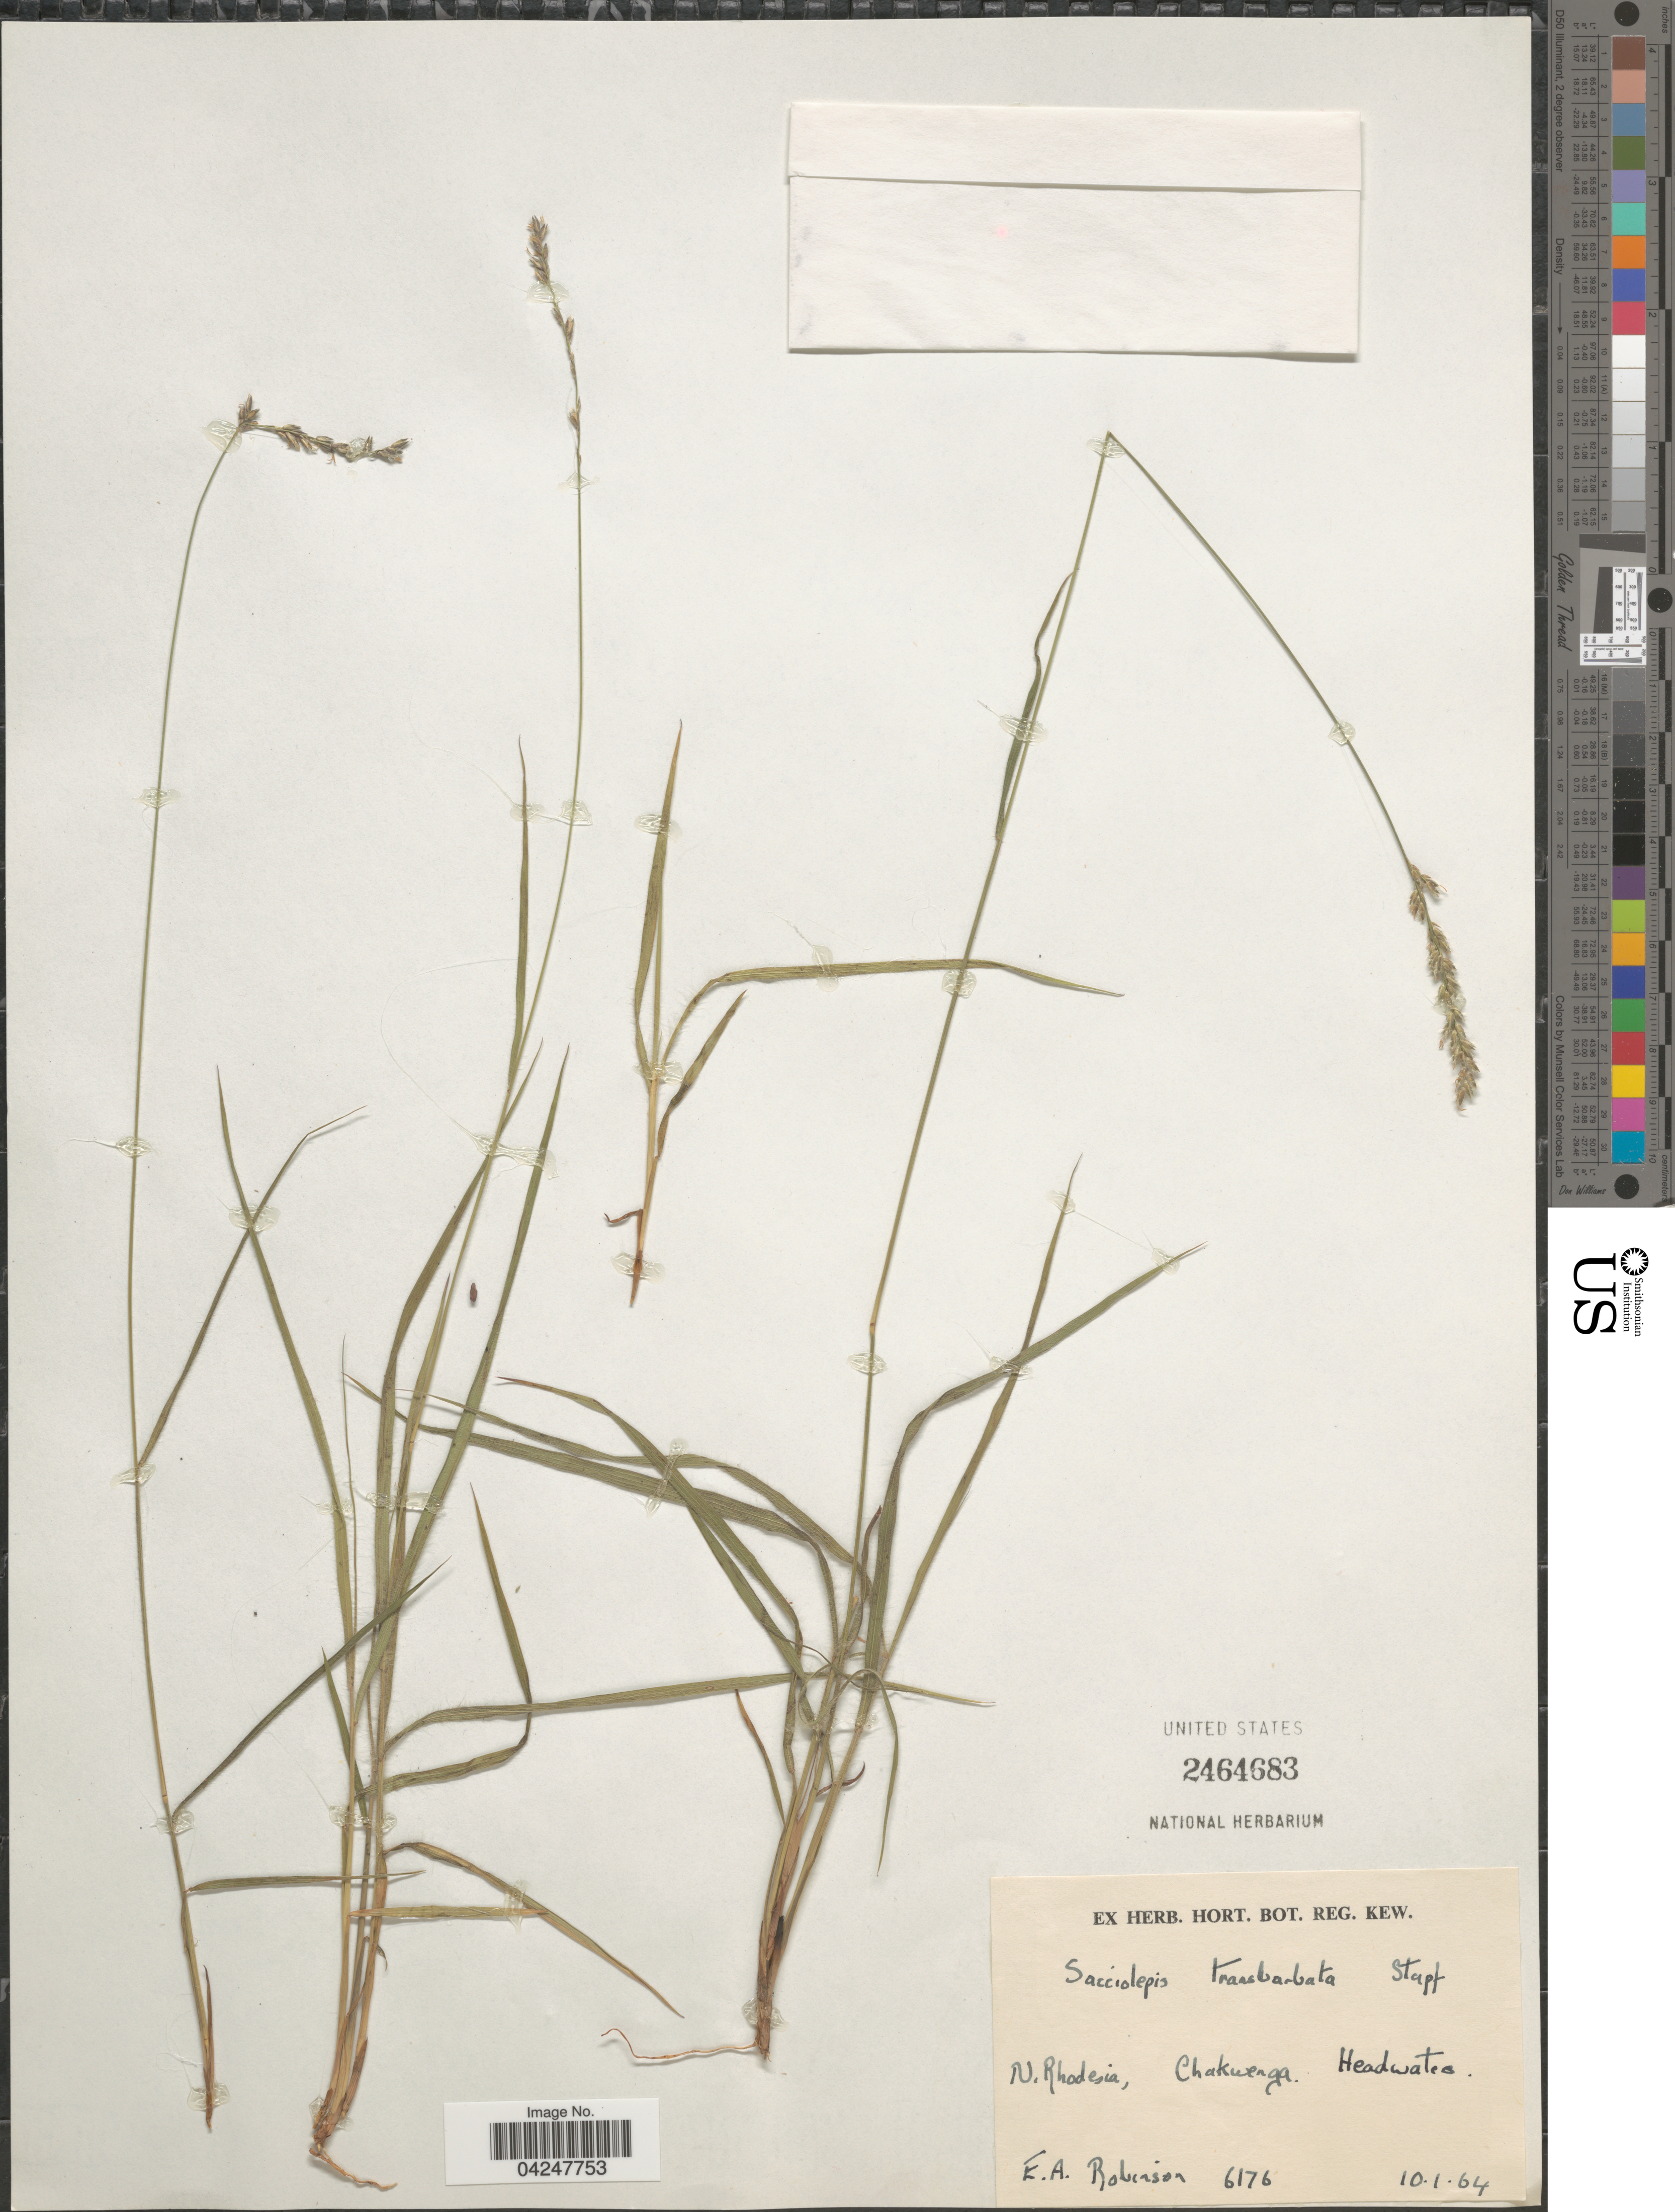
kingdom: Plantae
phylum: Tracheophyta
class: Liliopsida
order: Poales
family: Poaceae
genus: Sacciolepis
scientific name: Sacciolepis transbarbata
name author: Stapf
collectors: E. A. Robinson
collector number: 6176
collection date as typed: Transcribed d/m/y: 10/1/64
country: Zambia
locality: N. Rhodesia, Chakwenga. Headwaters.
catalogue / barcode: US 2464683